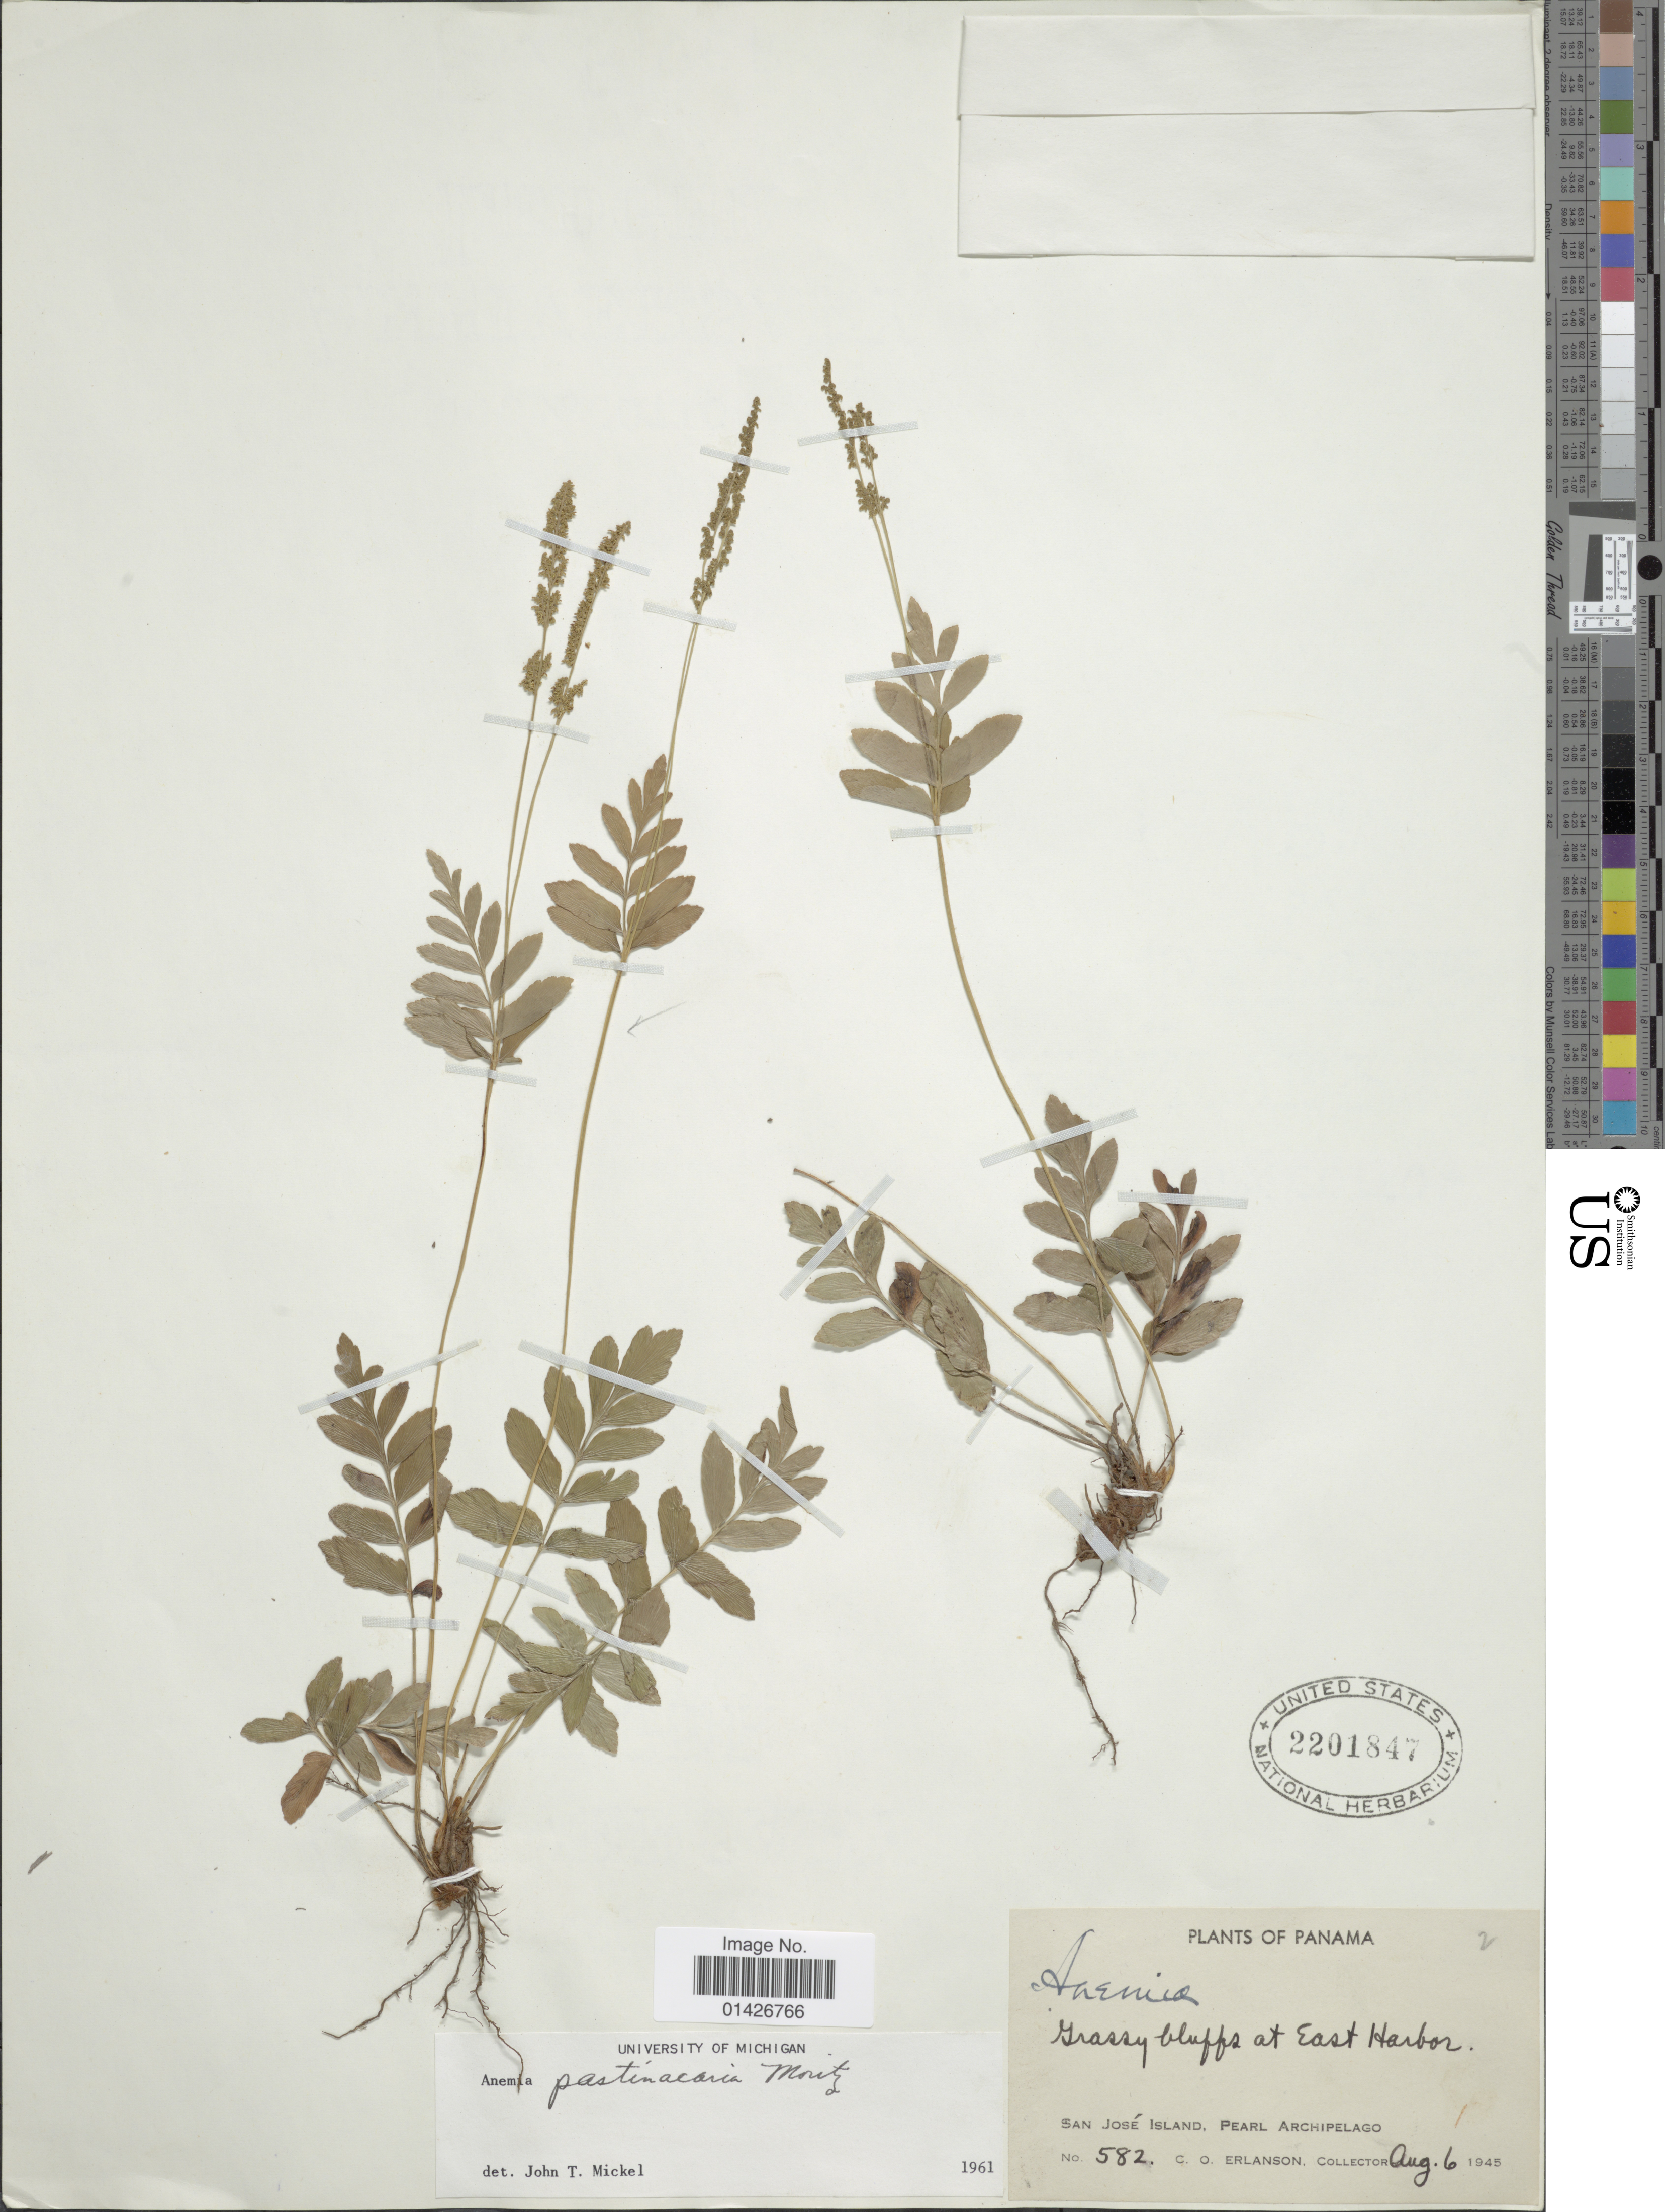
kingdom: Plantae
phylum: Tracheophyta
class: Polypodiopsida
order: Schizaeales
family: Anemiaceae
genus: Anemia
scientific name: Anemia pastinacaria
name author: Moritz ex Prantl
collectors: C. O. Erlanson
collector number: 582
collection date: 1945-08-06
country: Panama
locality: San José Island, Pear Archipelago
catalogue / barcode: US 2201847